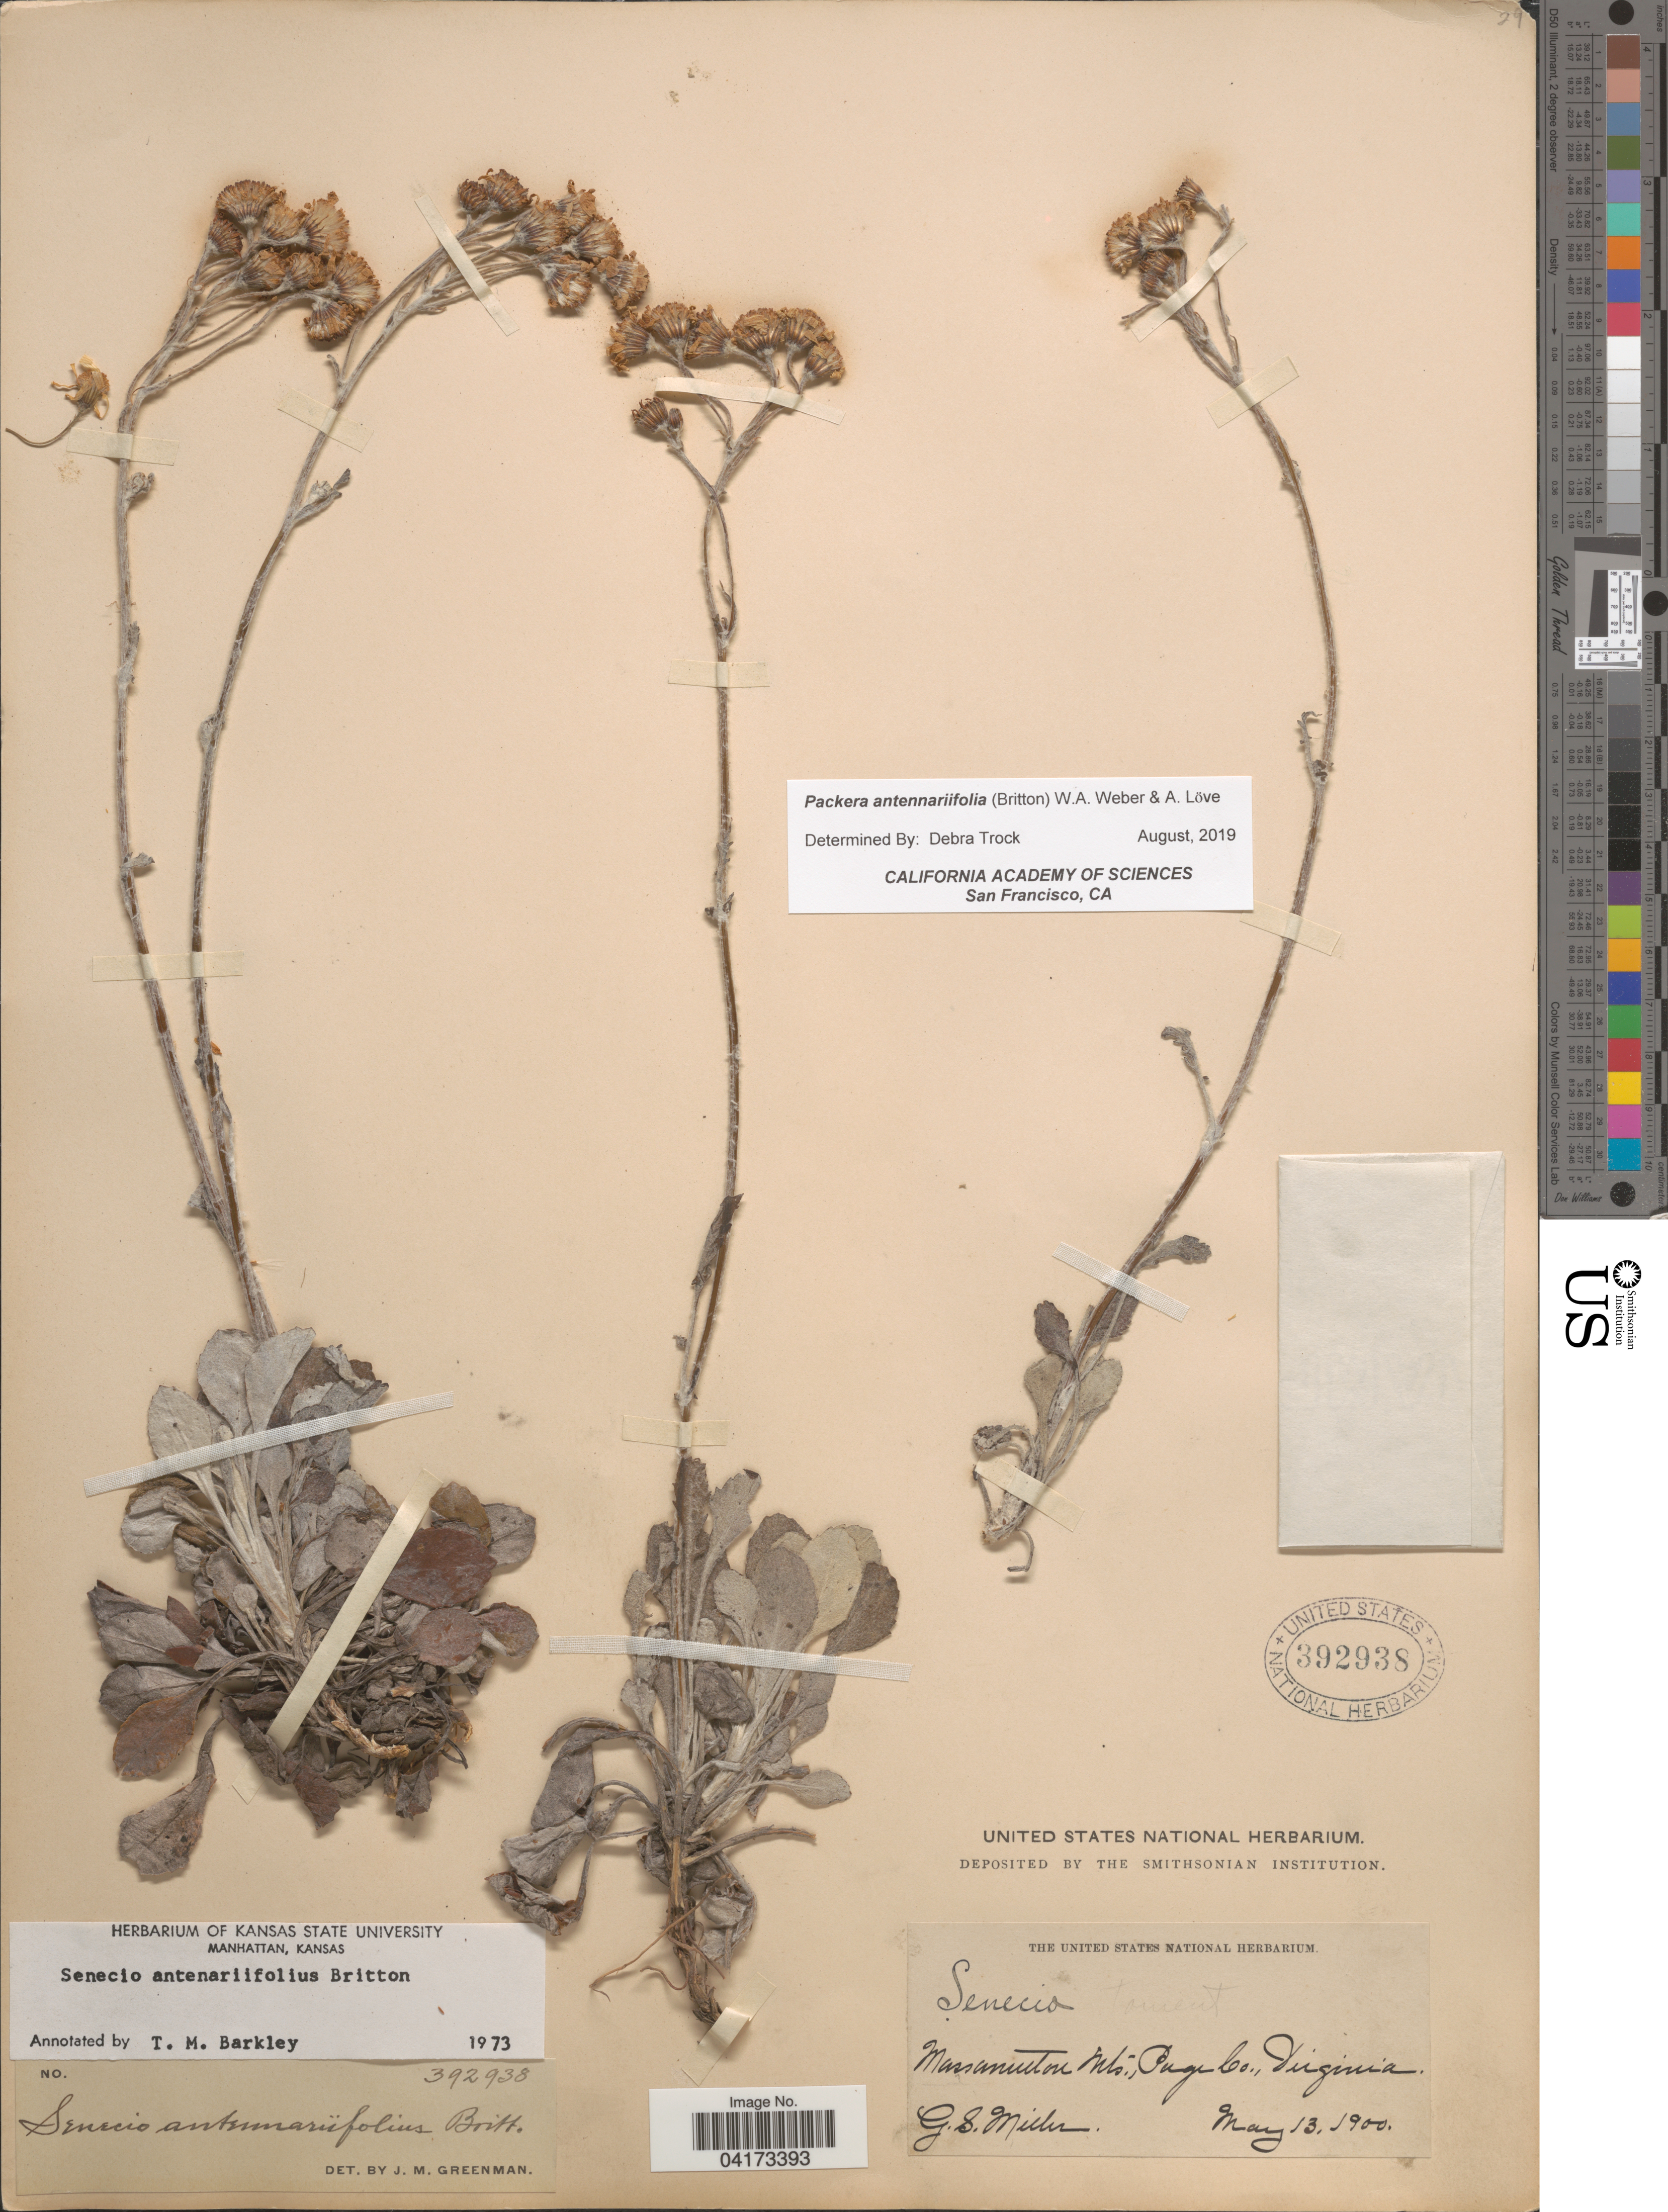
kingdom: Plantae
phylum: Tracheophyta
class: Magnoliopsida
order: Asterales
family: Asteraceae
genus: Packera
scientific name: Packera antennariifolia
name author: (Britton) W.A. Weber & Á. Löve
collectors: G. S. Miller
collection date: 1900-05-13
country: United States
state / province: Virginia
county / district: Page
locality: Massanutten Mts., Page Co.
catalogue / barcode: US 392938